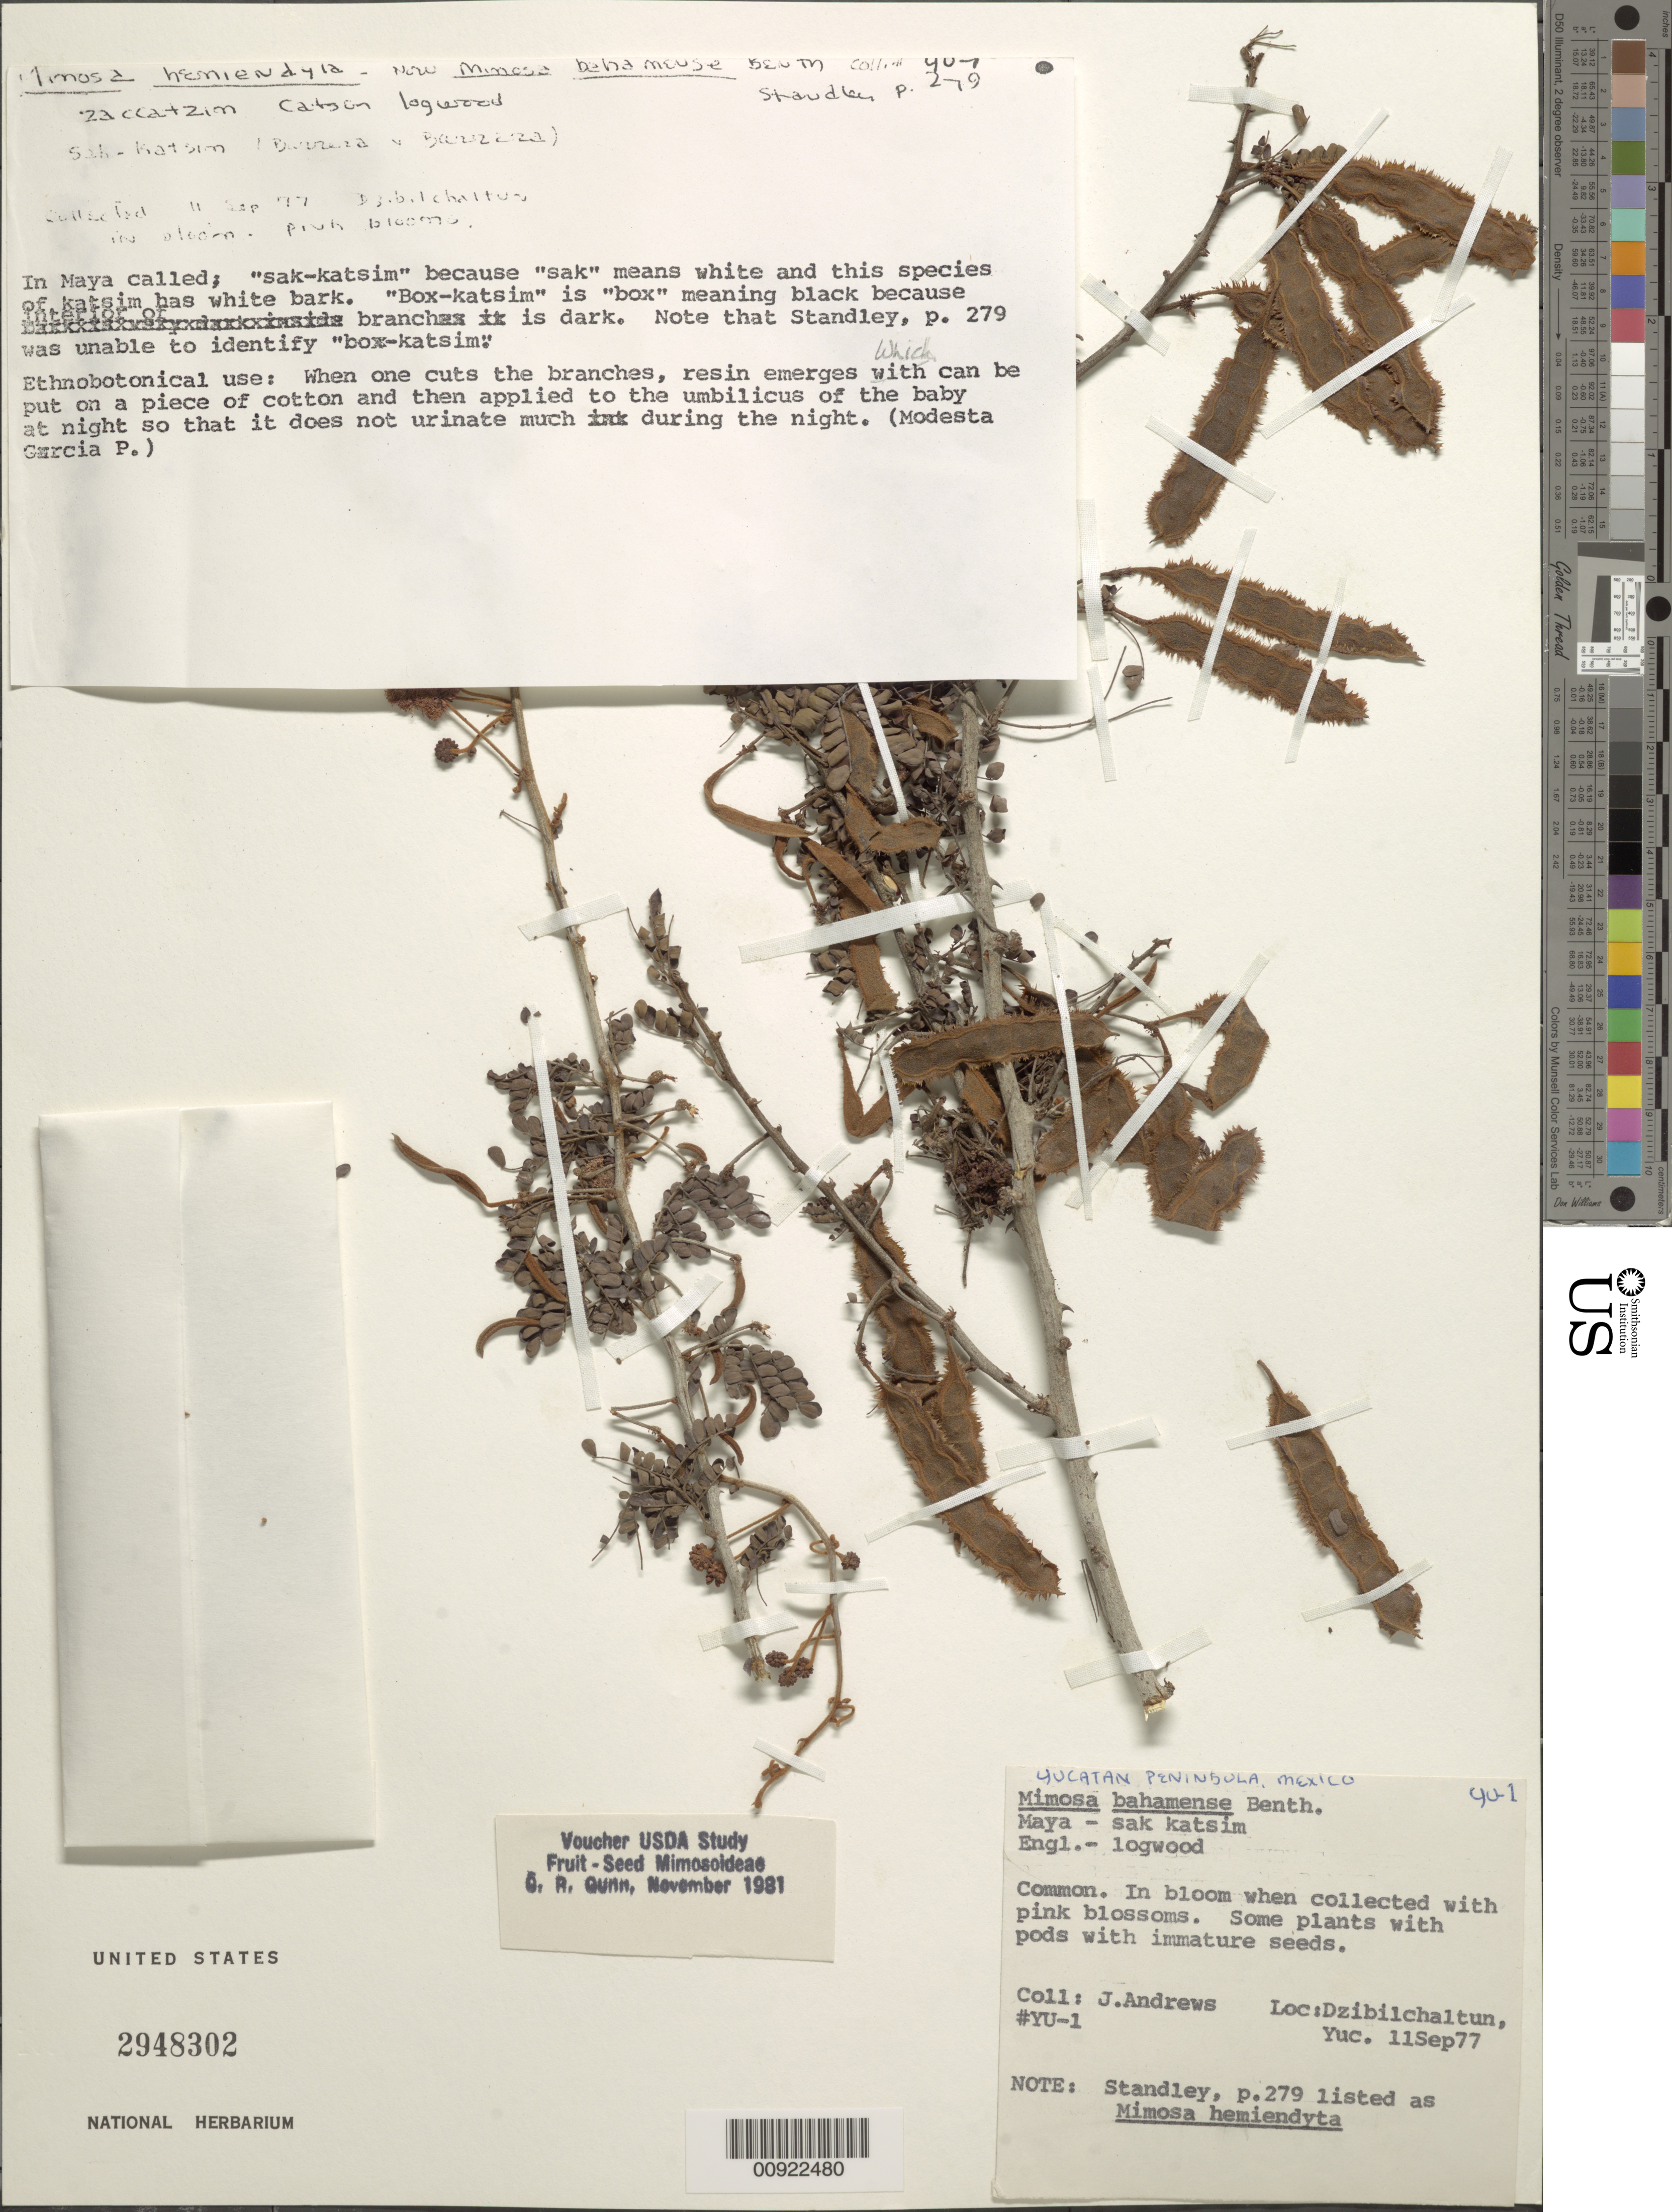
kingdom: Plantae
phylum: Tracheophyta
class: Magnoliopsida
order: Fabales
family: Fabaceae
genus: Mimosa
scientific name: Mimosa bahamensis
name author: Benth.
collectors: J. M. Andrews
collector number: YU-1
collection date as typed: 11 Sep 1977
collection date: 1977-09-11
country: Mexico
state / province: Yucatán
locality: Dzibilchaltun, Yucatán.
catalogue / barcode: US 2948302